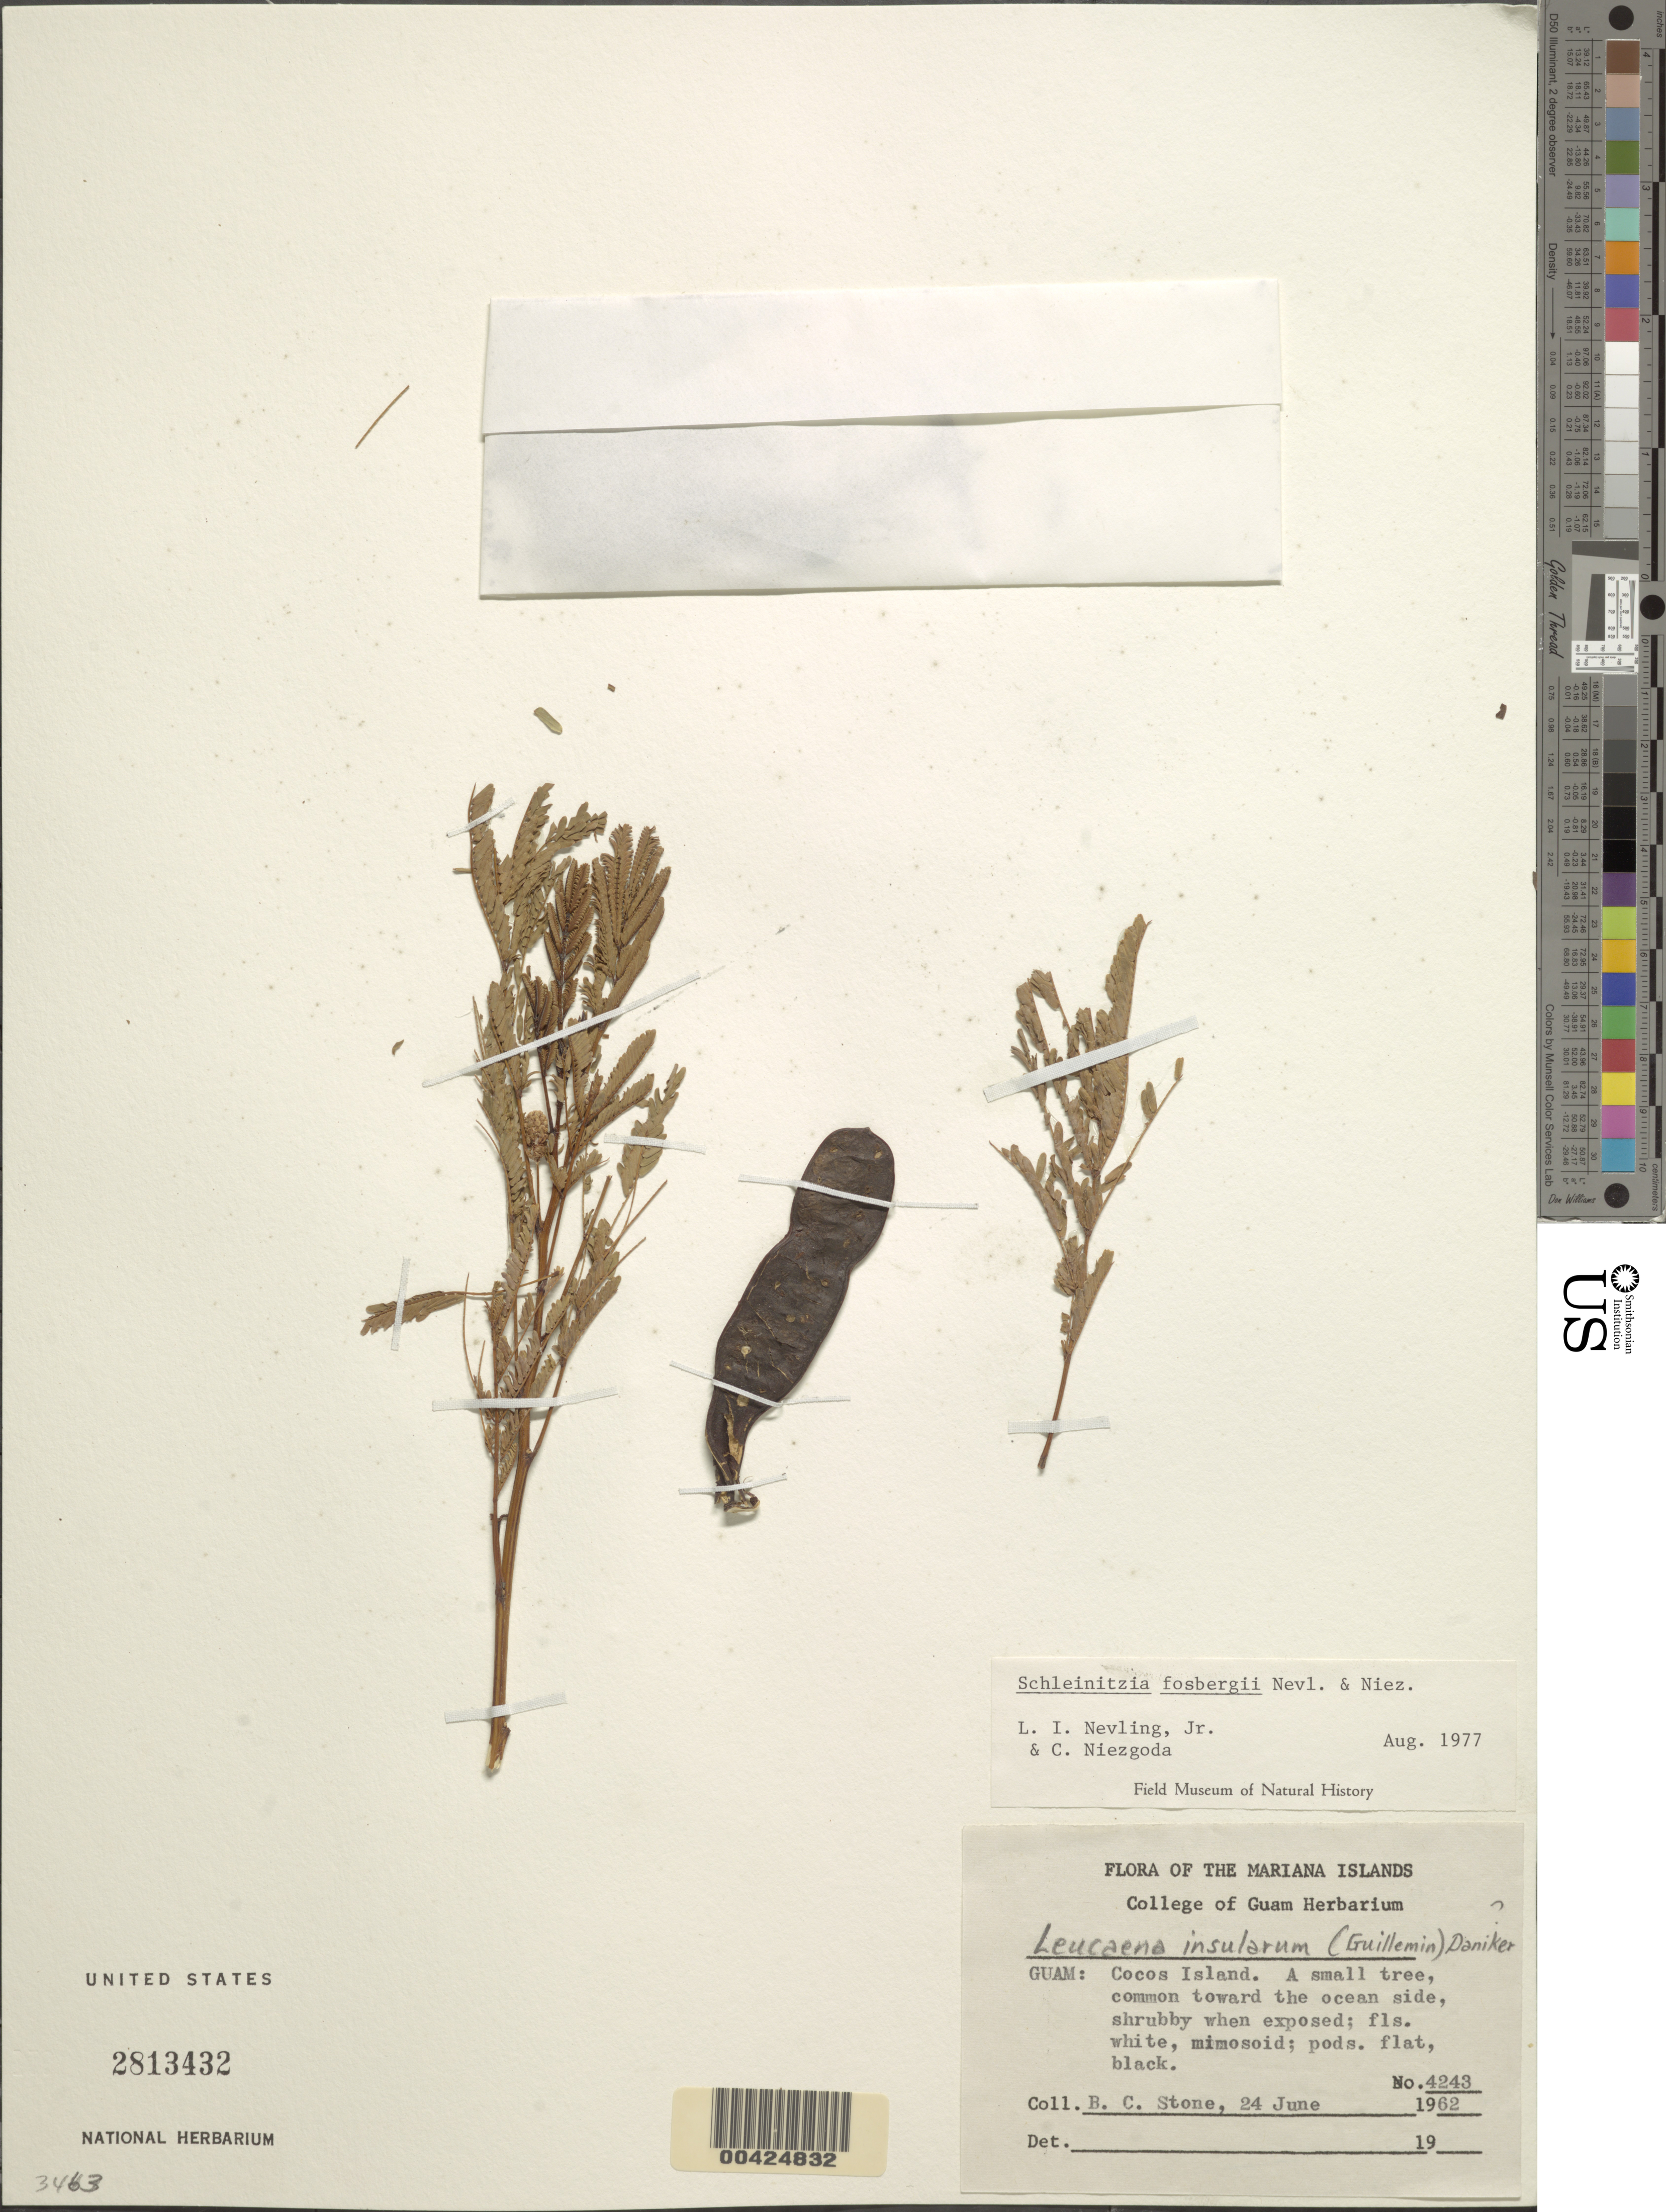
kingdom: Plantae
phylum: Tracheophyta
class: Magnoliopsida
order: Fabales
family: Fabaceae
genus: Schleinitzia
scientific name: Schleinitzia fosbergii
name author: Nevl. & Niez.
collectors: B. C. Stone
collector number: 4243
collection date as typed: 24 Jun 1962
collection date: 1962-06-24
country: Guam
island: Guam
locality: Cocos i.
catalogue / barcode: US 2813432